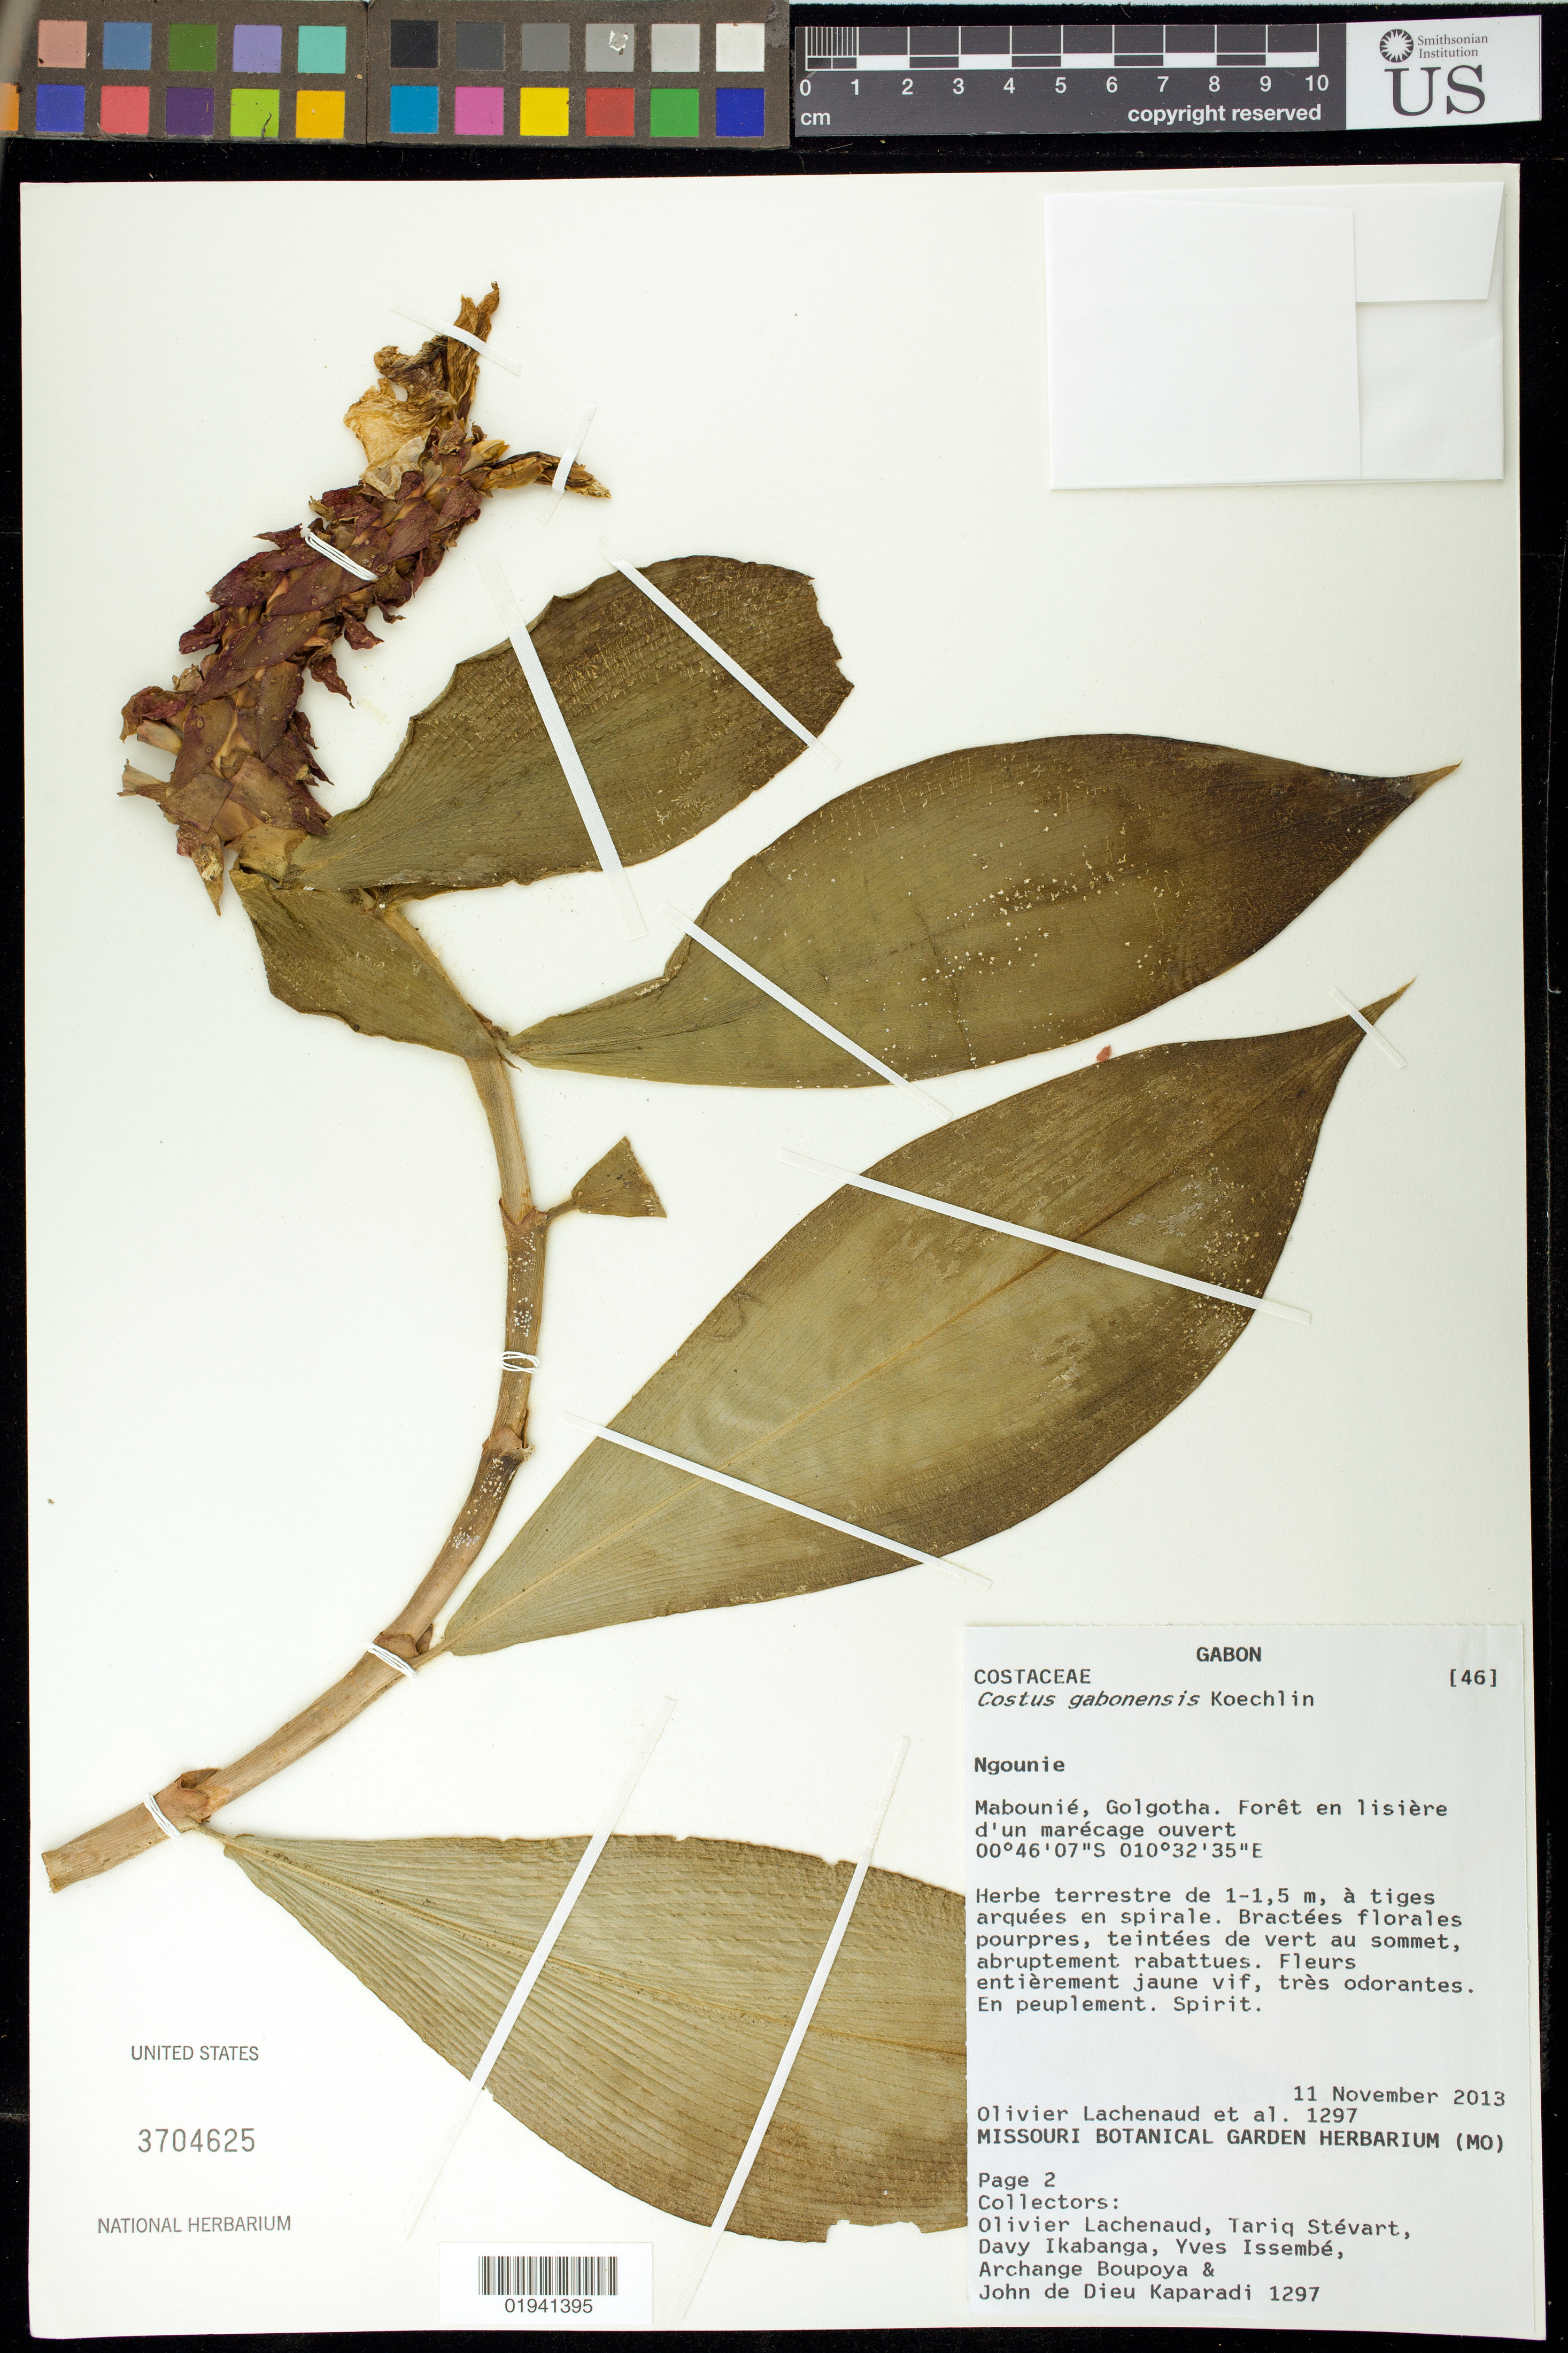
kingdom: Plantae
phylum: Tracheophyta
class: Liliopsida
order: Zingiberales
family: Costaceae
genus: Costus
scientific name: Costus gabonensis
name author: Koechlin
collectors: O. Lachenaud, T. Stévart, D. Ikabanga, Y. Issembé, A. Boupoya & J. de Dieu Kaparadi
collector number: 1297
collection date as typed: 11 November 2013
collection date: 2013-11-11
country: Gabon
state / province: Ngounie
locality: Mabounie, Golgotha.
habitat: Foret en lisiere d'un marecage ouvert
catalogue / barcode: US 3704625